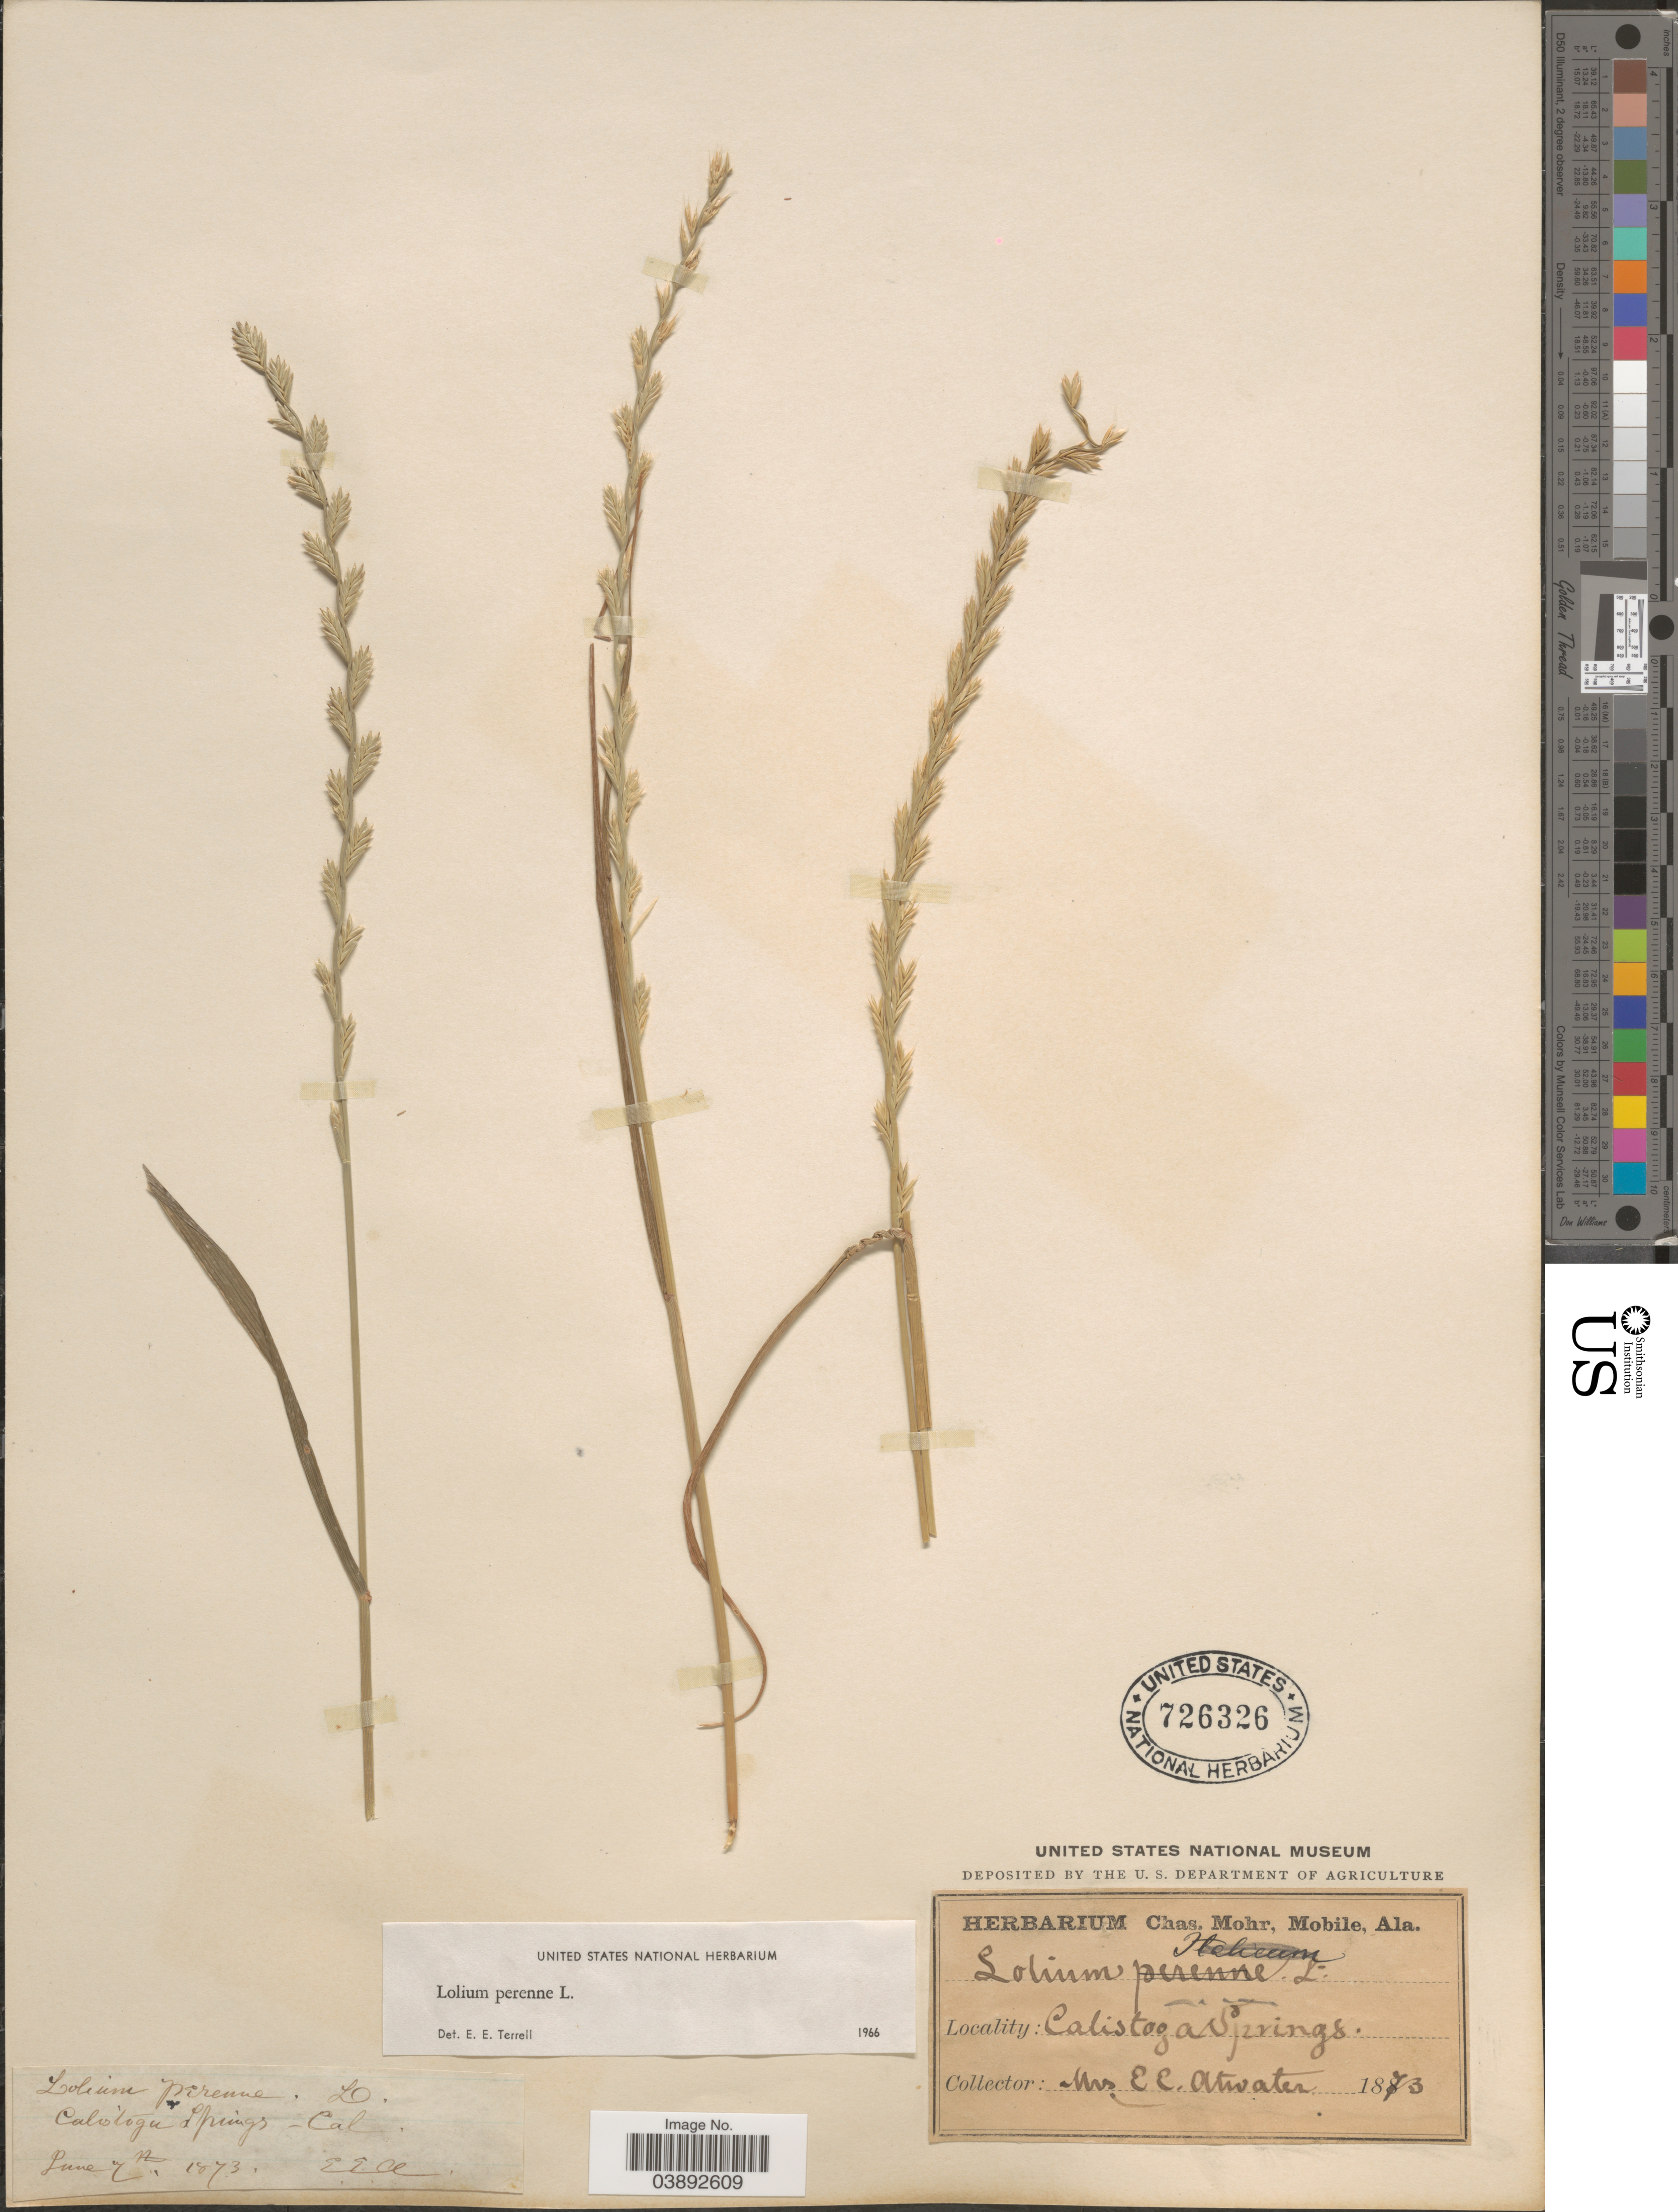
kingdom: Plantae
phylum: Tracheophyta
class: Liliopsida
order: Poales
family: Poaceae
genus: Lolium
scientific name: Lolium perenne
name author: L.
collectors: E. E. Atwater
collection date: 1873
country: United States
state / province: California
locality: Calistoga Springs.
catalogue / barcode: US 726326